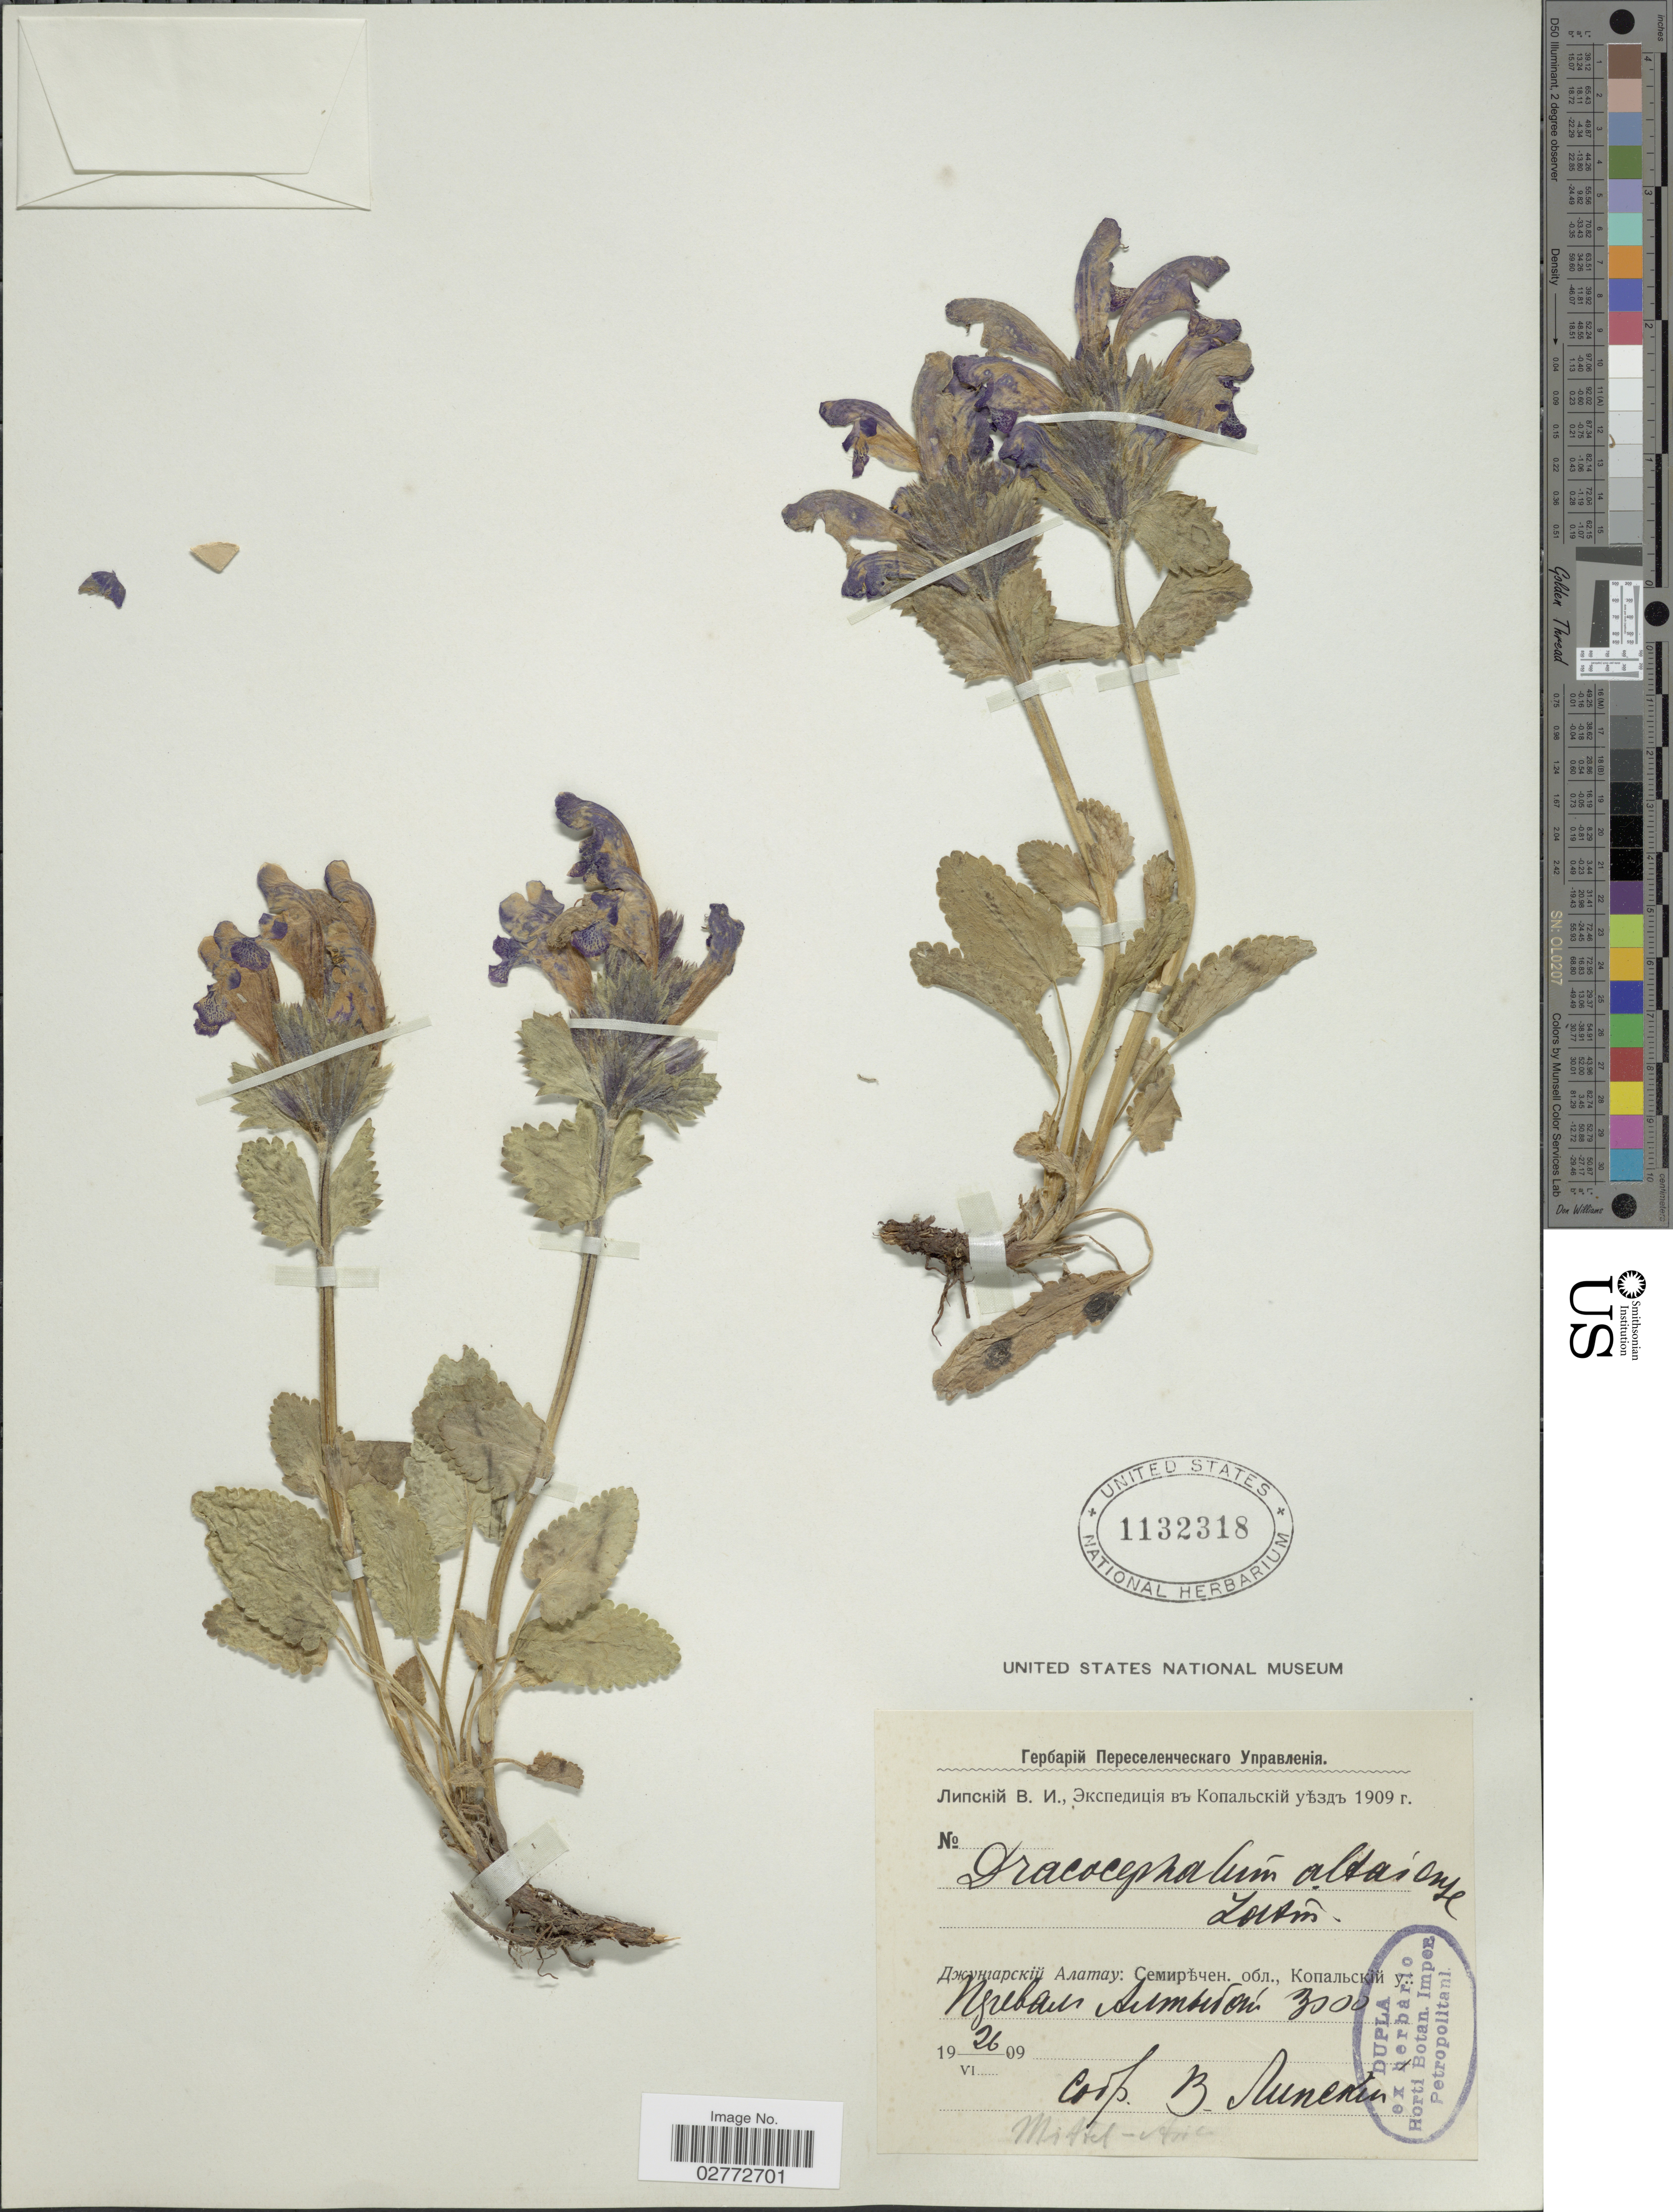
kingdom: Plantae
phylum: Tracheophyta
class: Magnoliopsida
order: Lamiales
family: Lamiaceae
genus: Dracocephalum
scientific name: Dracocephalum altaiense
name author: Laxm.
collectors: V. Lipsky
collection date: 1909-06-26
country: Kazakhstan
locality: Dzungar Alatau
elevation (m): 3000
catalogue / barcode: US 1132318